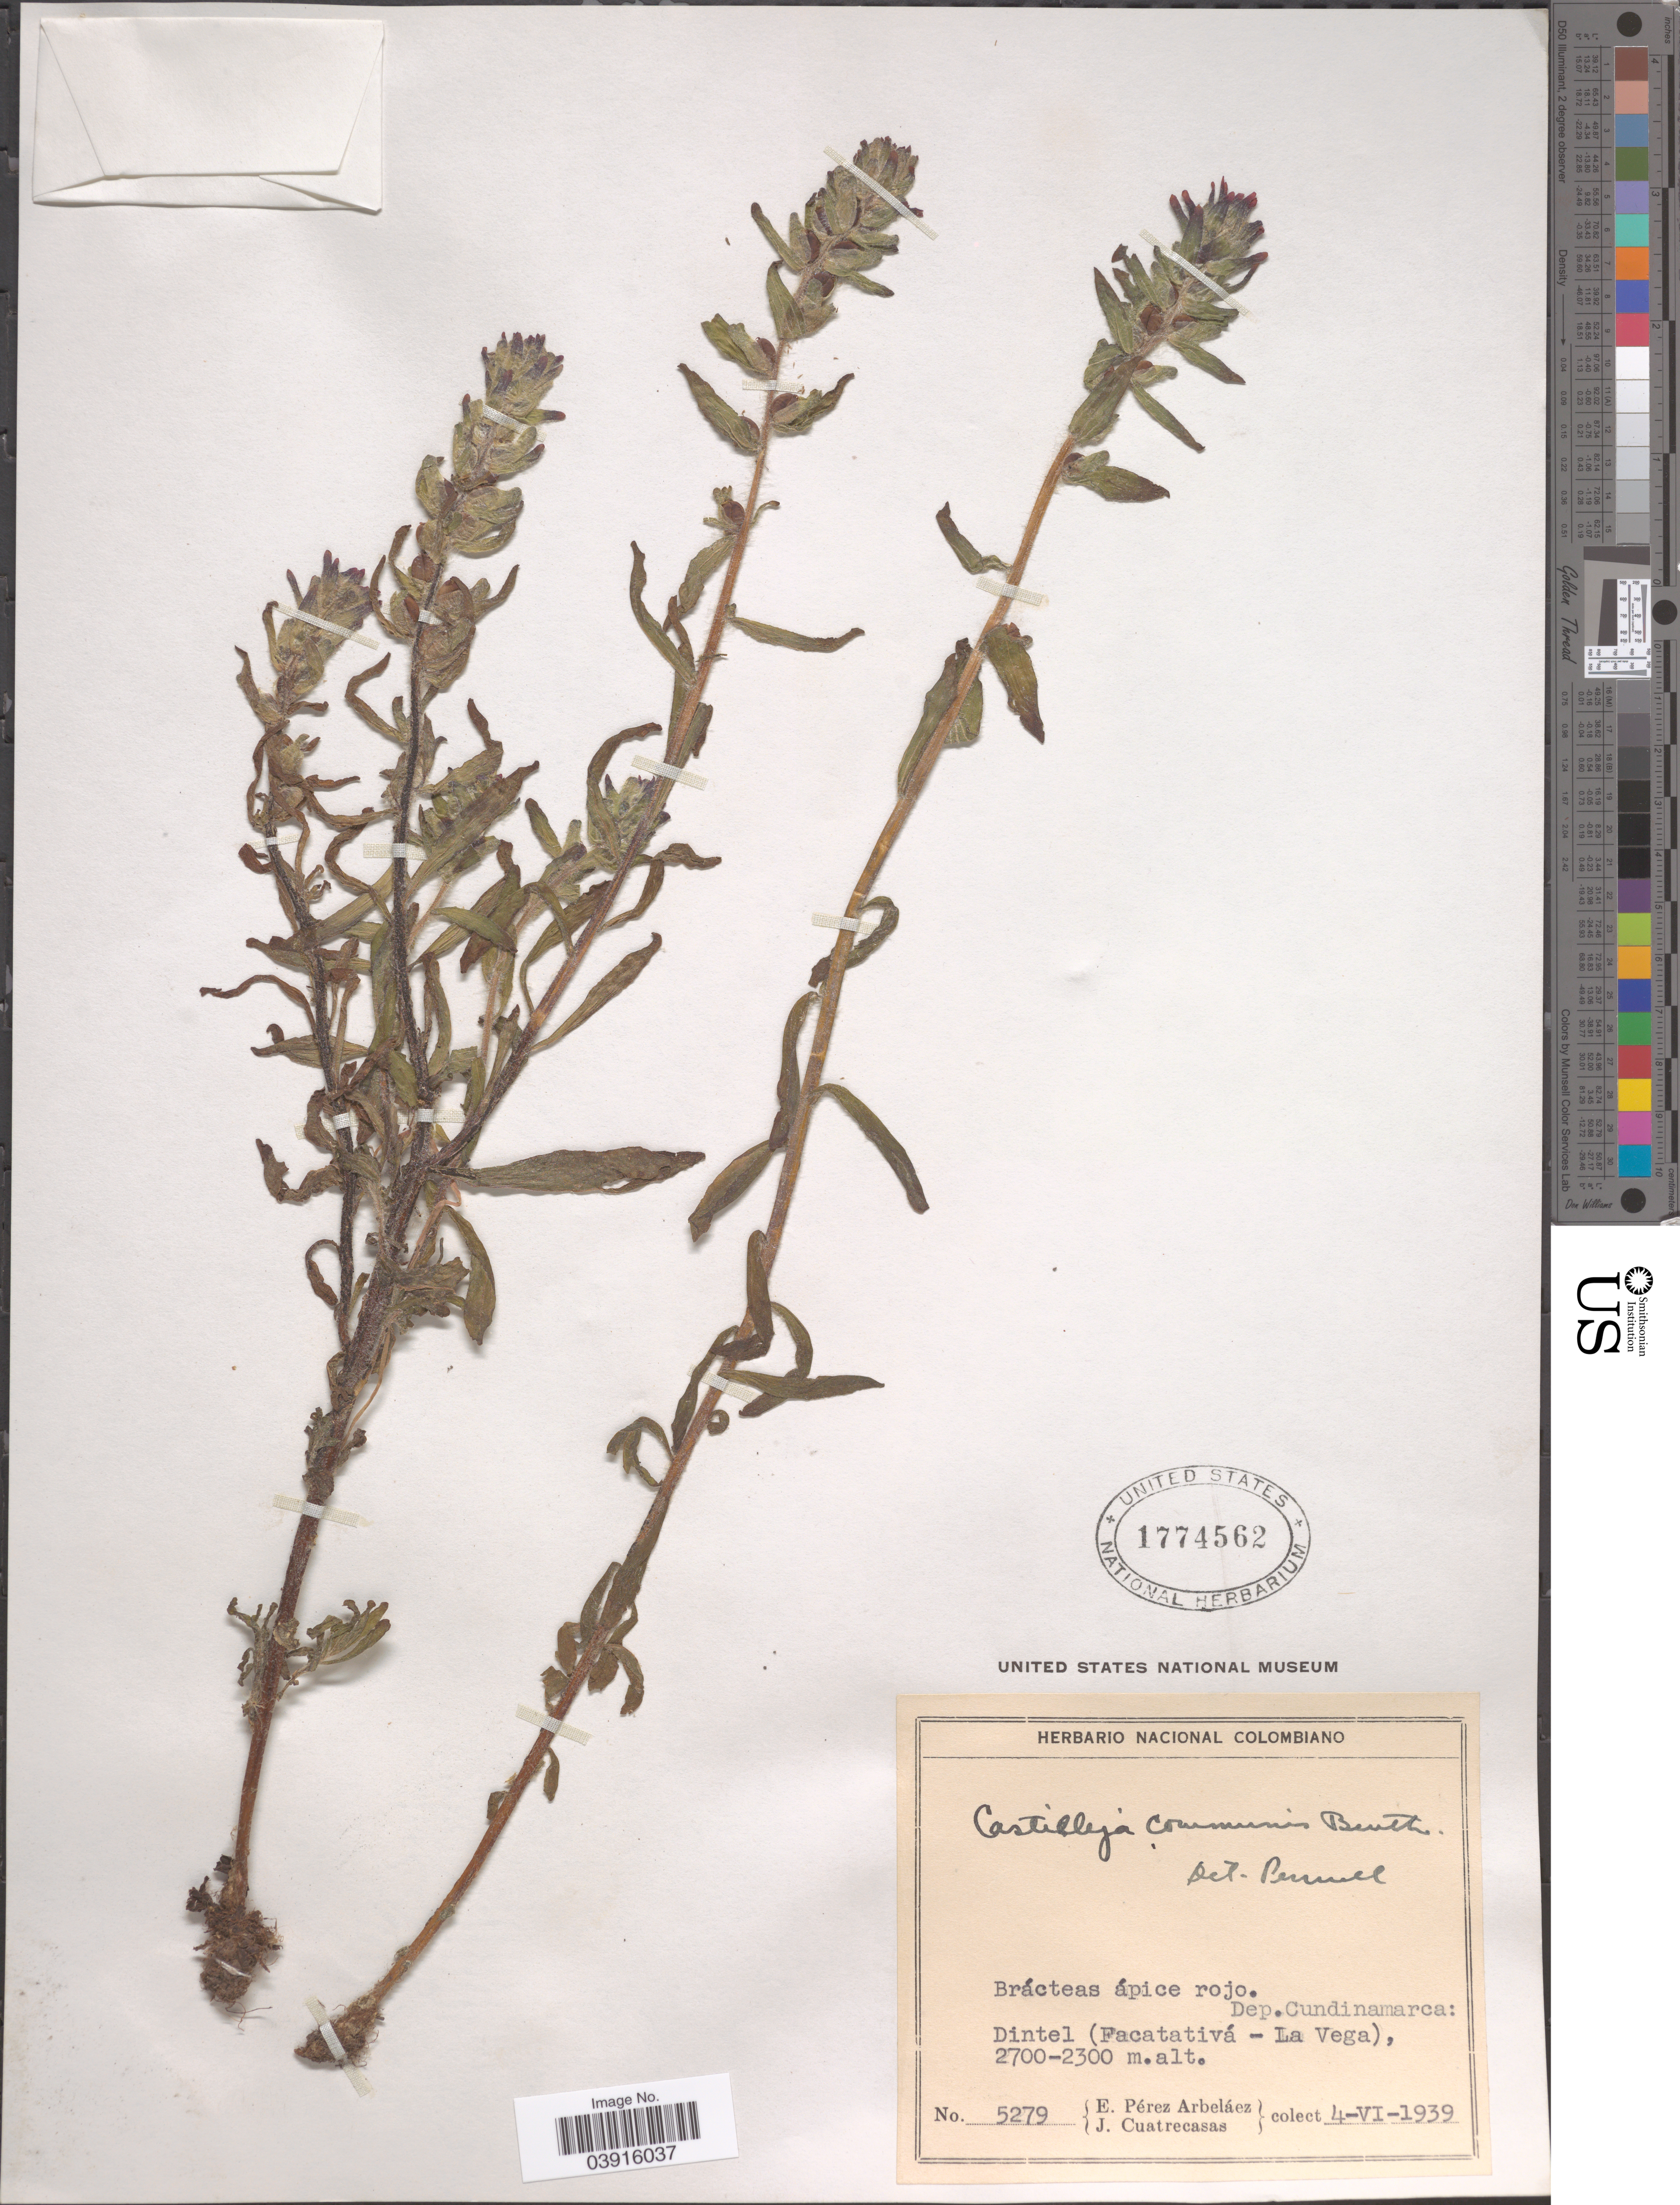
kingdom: Plantae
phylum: Tracheophyta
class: Magnoliopsida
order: Lamiales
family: Orobanchaceae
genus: Castilleja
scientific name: Castilleja arvensis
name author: Schltdl. & Cham.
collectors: E. Pérez Arbeláez & J. Cuatrecasas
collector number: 5279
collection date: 1939-06-04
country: Colombia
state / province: Cundinamarca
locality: Dep. Cundinamarca: Dintel (Facatativá - La Vega).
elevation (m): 2300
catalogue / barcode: US 1774562